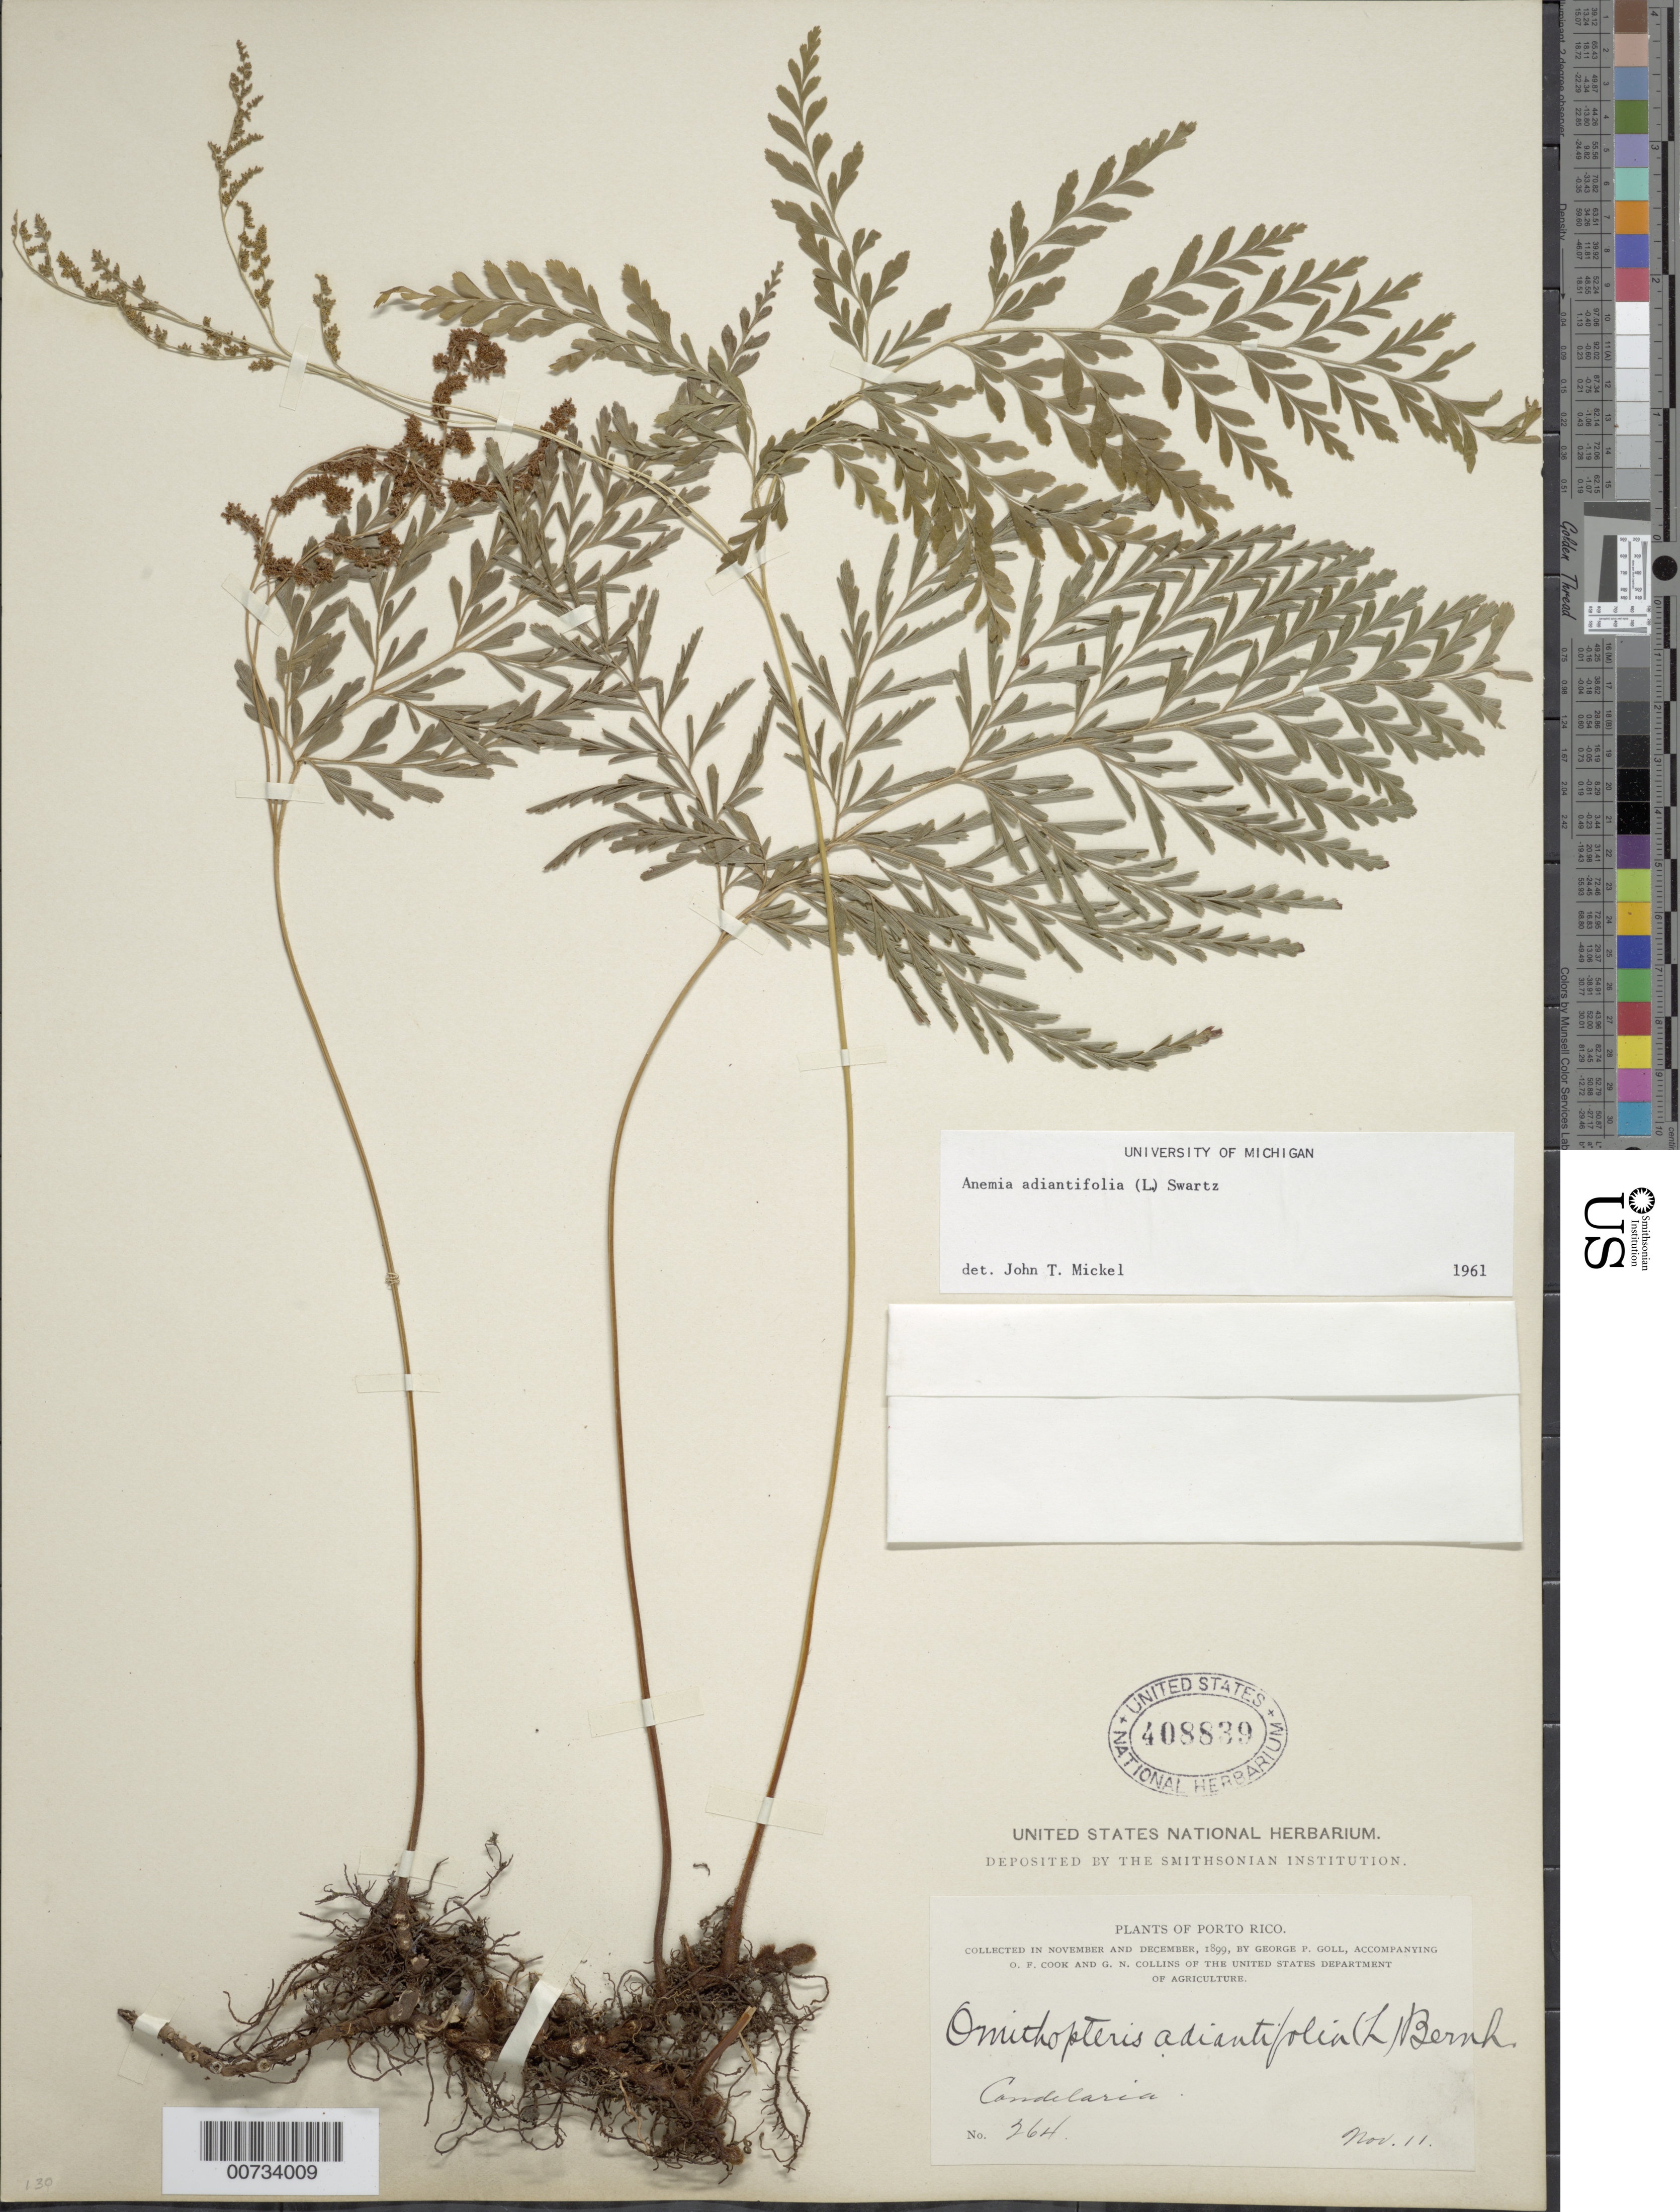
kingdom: Plantae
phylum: Tracheophyta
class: Polypodiopsida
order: Schizaeales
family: Anemiaceae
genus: Anemia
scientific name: Anemia adiantifolia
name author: (L.) Sw.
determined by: Mickel, J. T., (NY), New York Botanical Garden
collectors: G. Goll, O. F. Cook & G. N. Collins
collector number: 264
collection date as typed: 11 Nov 1899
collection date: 1899-11-11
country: Puerto Rico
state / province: Toa Baja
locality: Candelaria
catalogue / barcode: US 408839